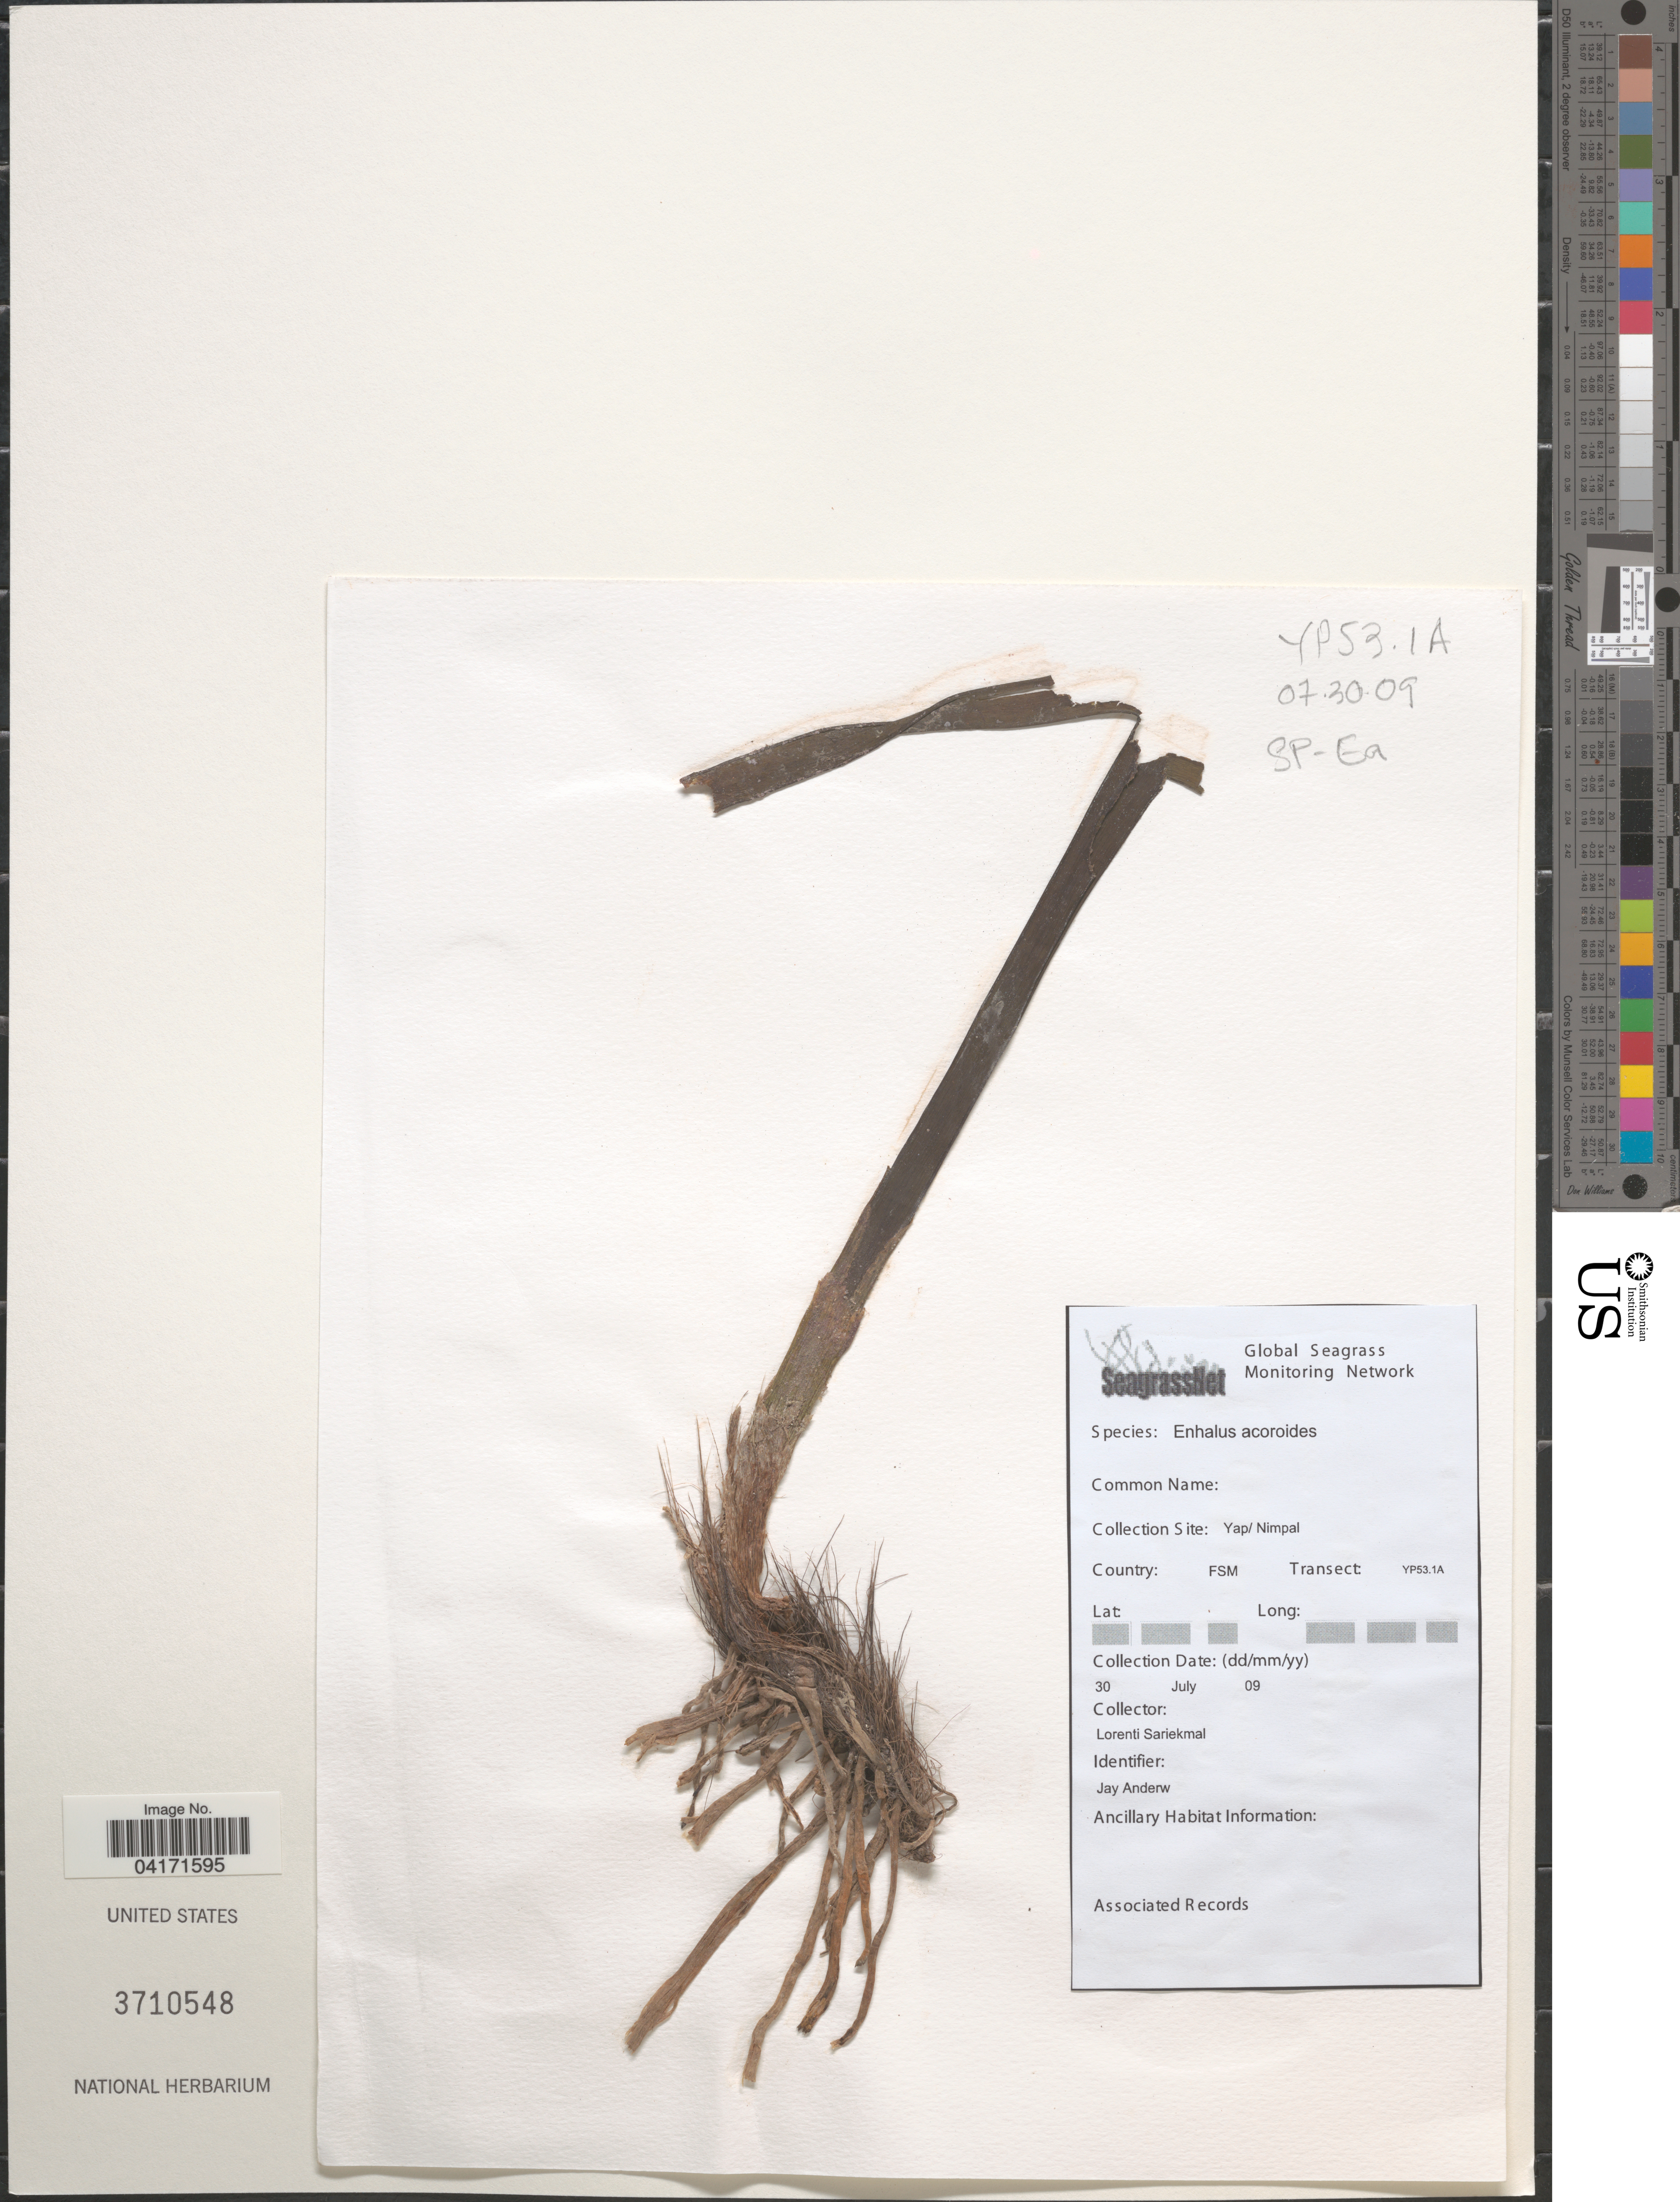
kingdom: Plantae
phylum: Tracheophyta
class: Liliopsida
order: Alismatales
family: Hydrocharitaceae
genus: Enhalus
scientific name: Enhalus acoroides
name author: (L. f.) Royle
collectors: L. Sariekmal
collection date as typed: Transcribed d/m/y: 30/7/9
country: Micronesia, Federated States of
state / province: Yap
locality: Nimpal. Transect: YP53.1A.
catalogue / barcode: US 3710548